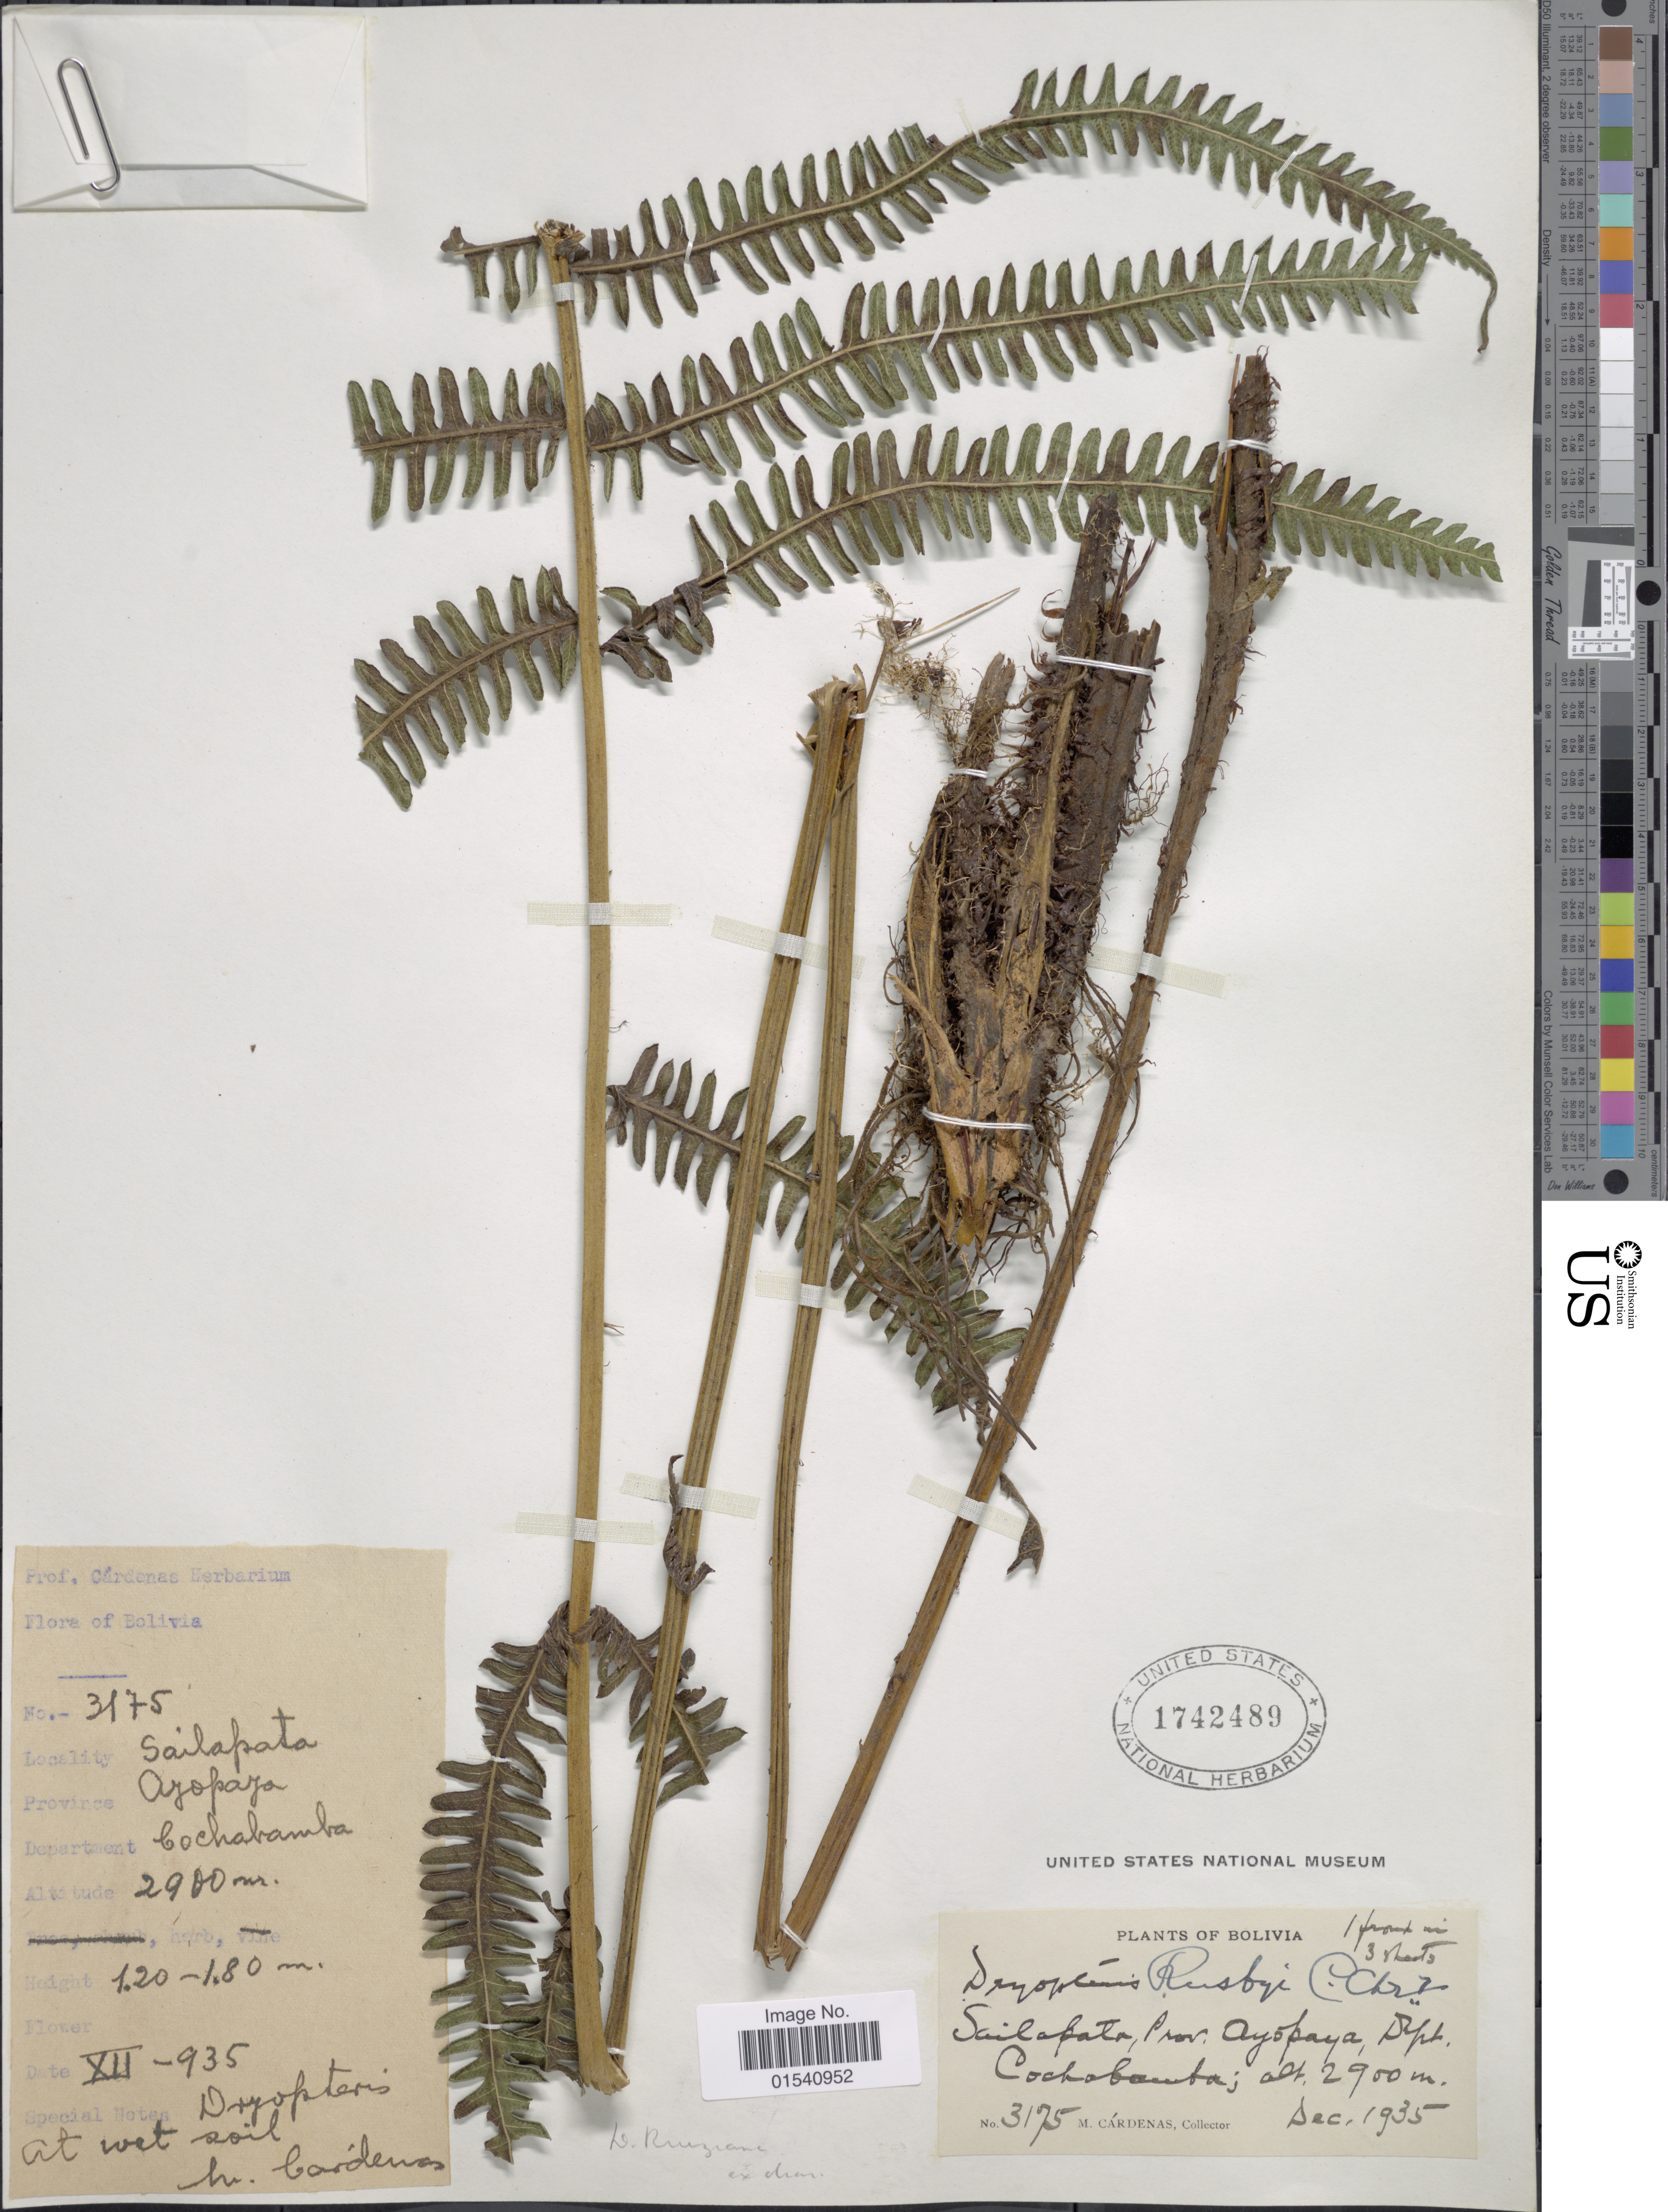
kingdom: Plantae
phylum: Tracheophyta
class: Polypodiopsida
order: Polypodiales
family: Thelypteridaceae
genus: Amauropelta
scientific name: Amauropelta ruiziana (Klotzsch) comb. nov., ined 2015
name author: (Klotzsch)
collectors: M. Cárdenas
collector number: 3175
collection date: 1935-12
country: Bolivia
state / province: Cochabamba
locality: Sailapata, Prov. Ayopaza, Dept. Cochabamba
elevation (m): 2900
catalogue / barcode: US 1742489